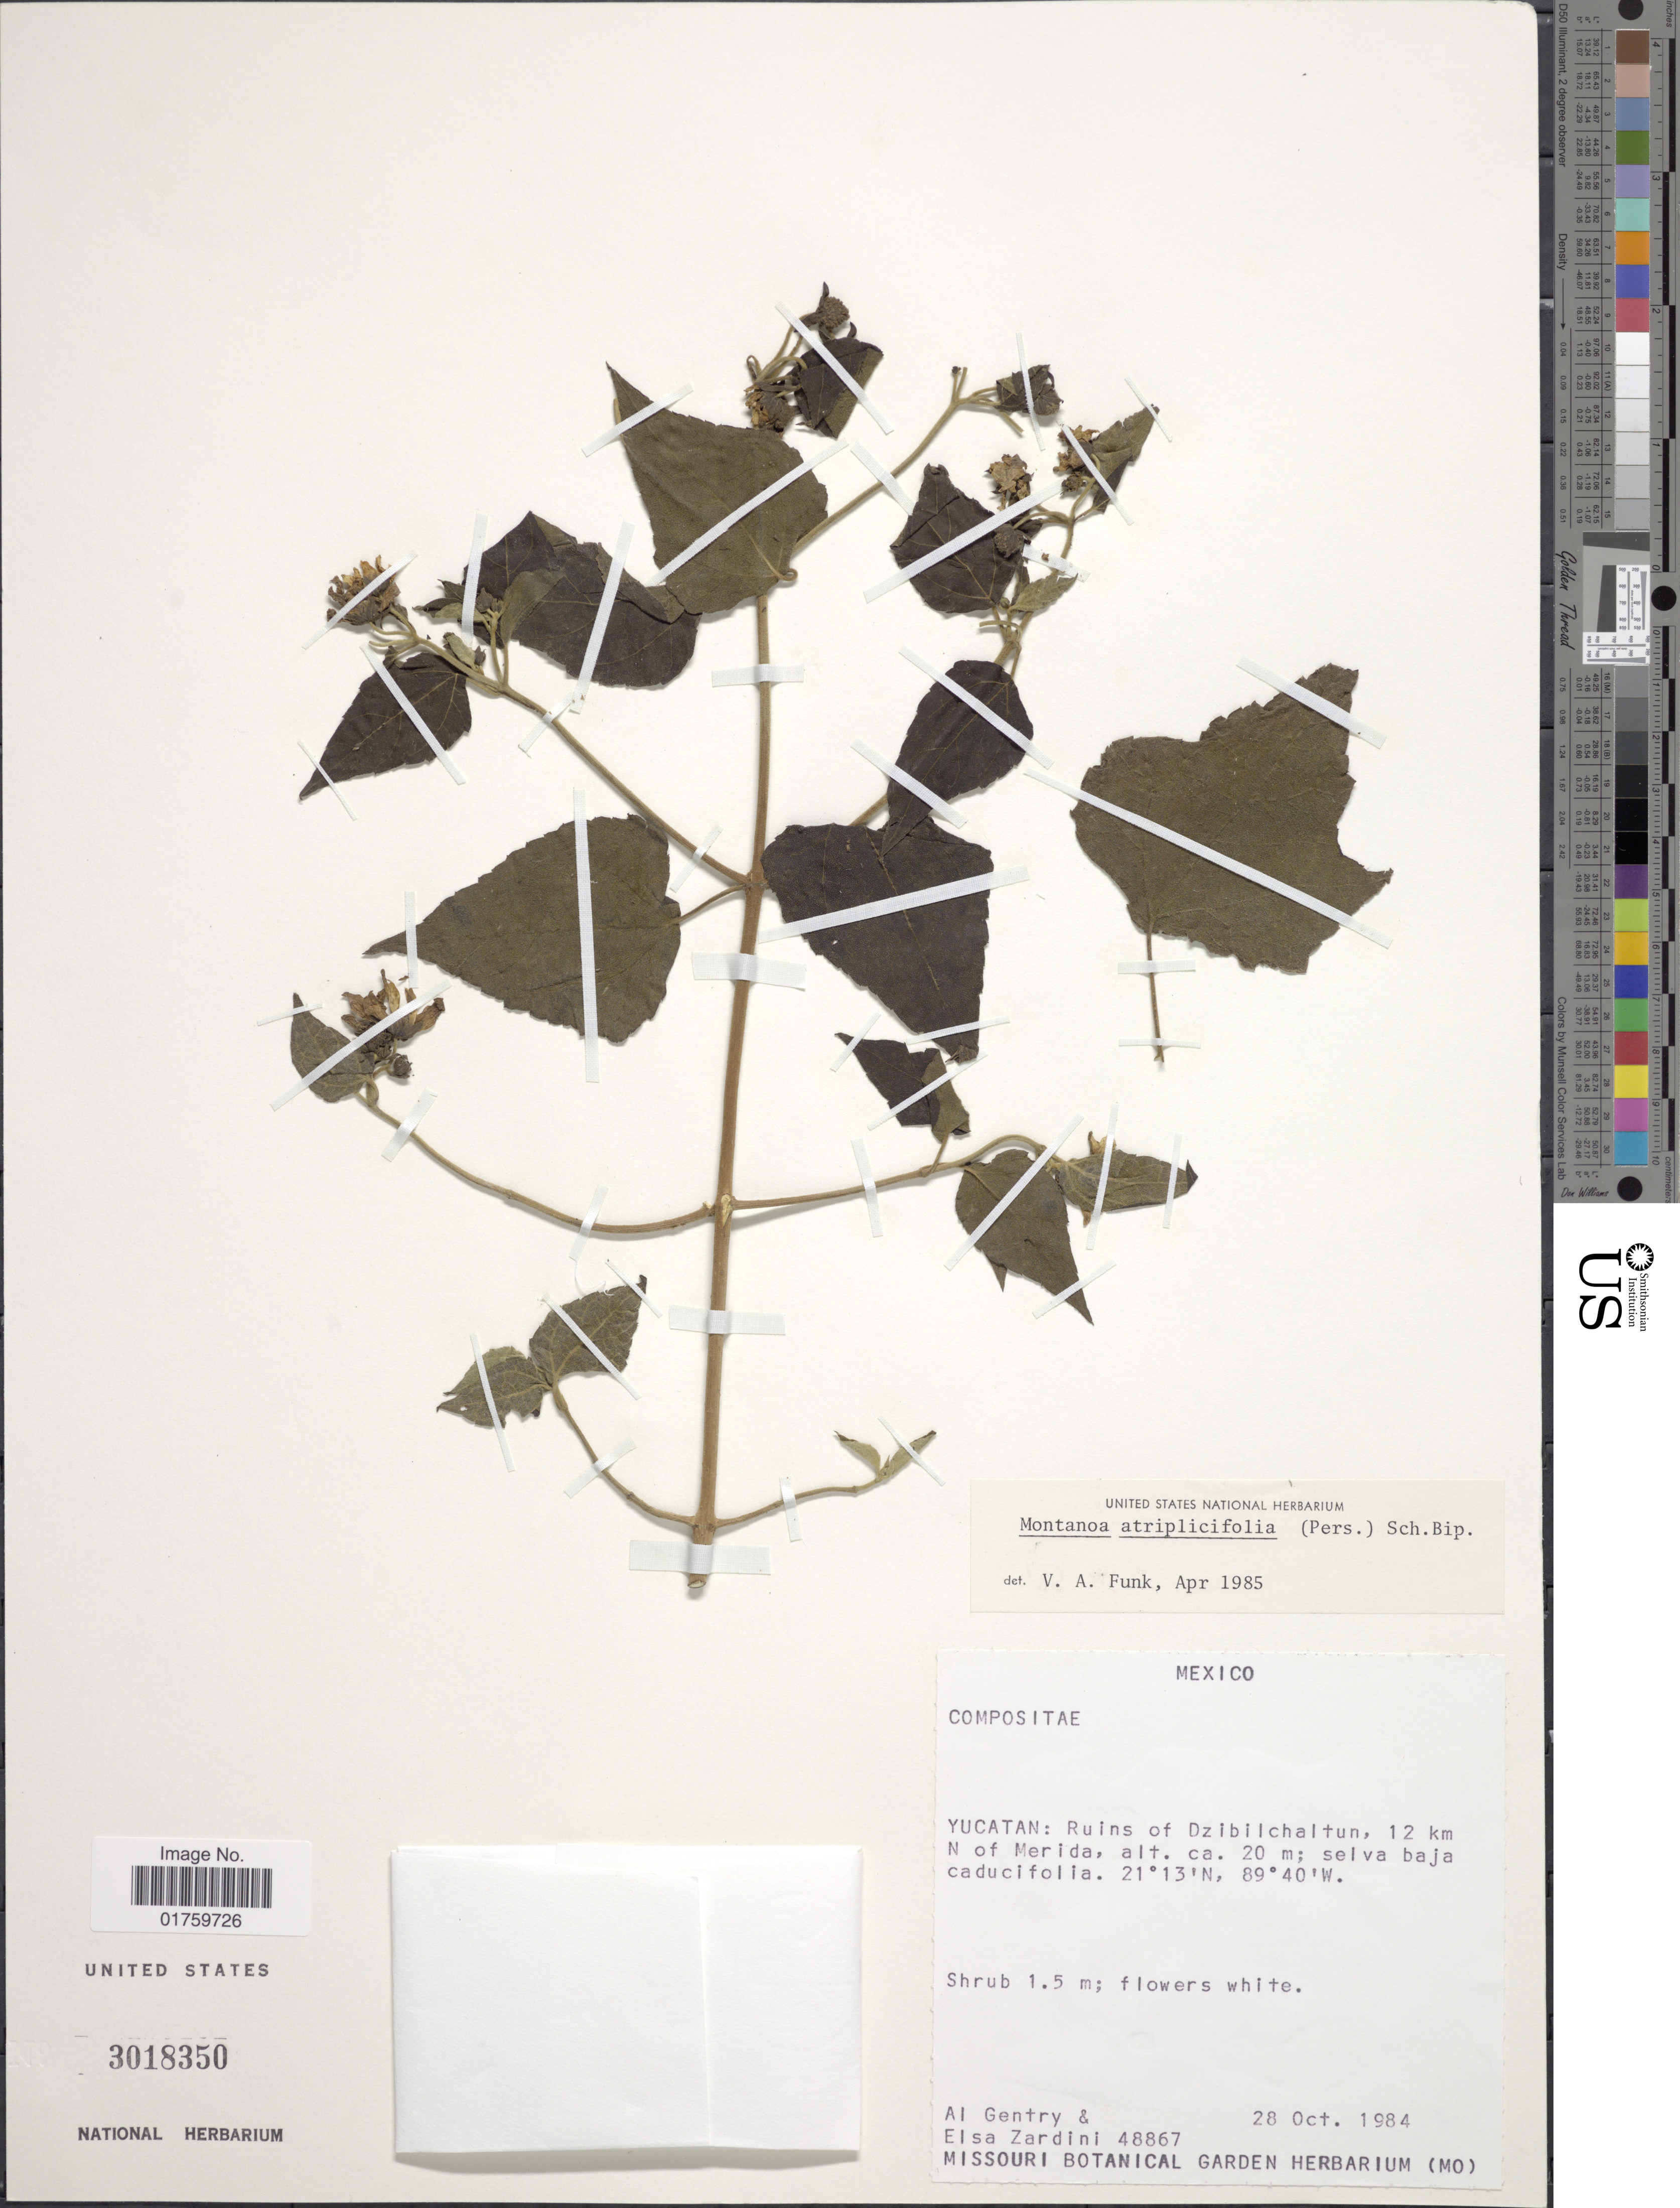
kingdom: Plantae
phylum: Tracheophyta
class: Magnoliopsida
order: Asterales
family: Asteraceae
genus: Montanoa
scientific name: Montanoa atriplicifolia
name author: (Pers.) Sch. Bip.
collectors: A. H. Gentry & E. M. Zardini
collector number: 48867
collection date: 1984-10-28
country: Mexico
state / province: Yucatán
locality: Ruins of Dzibilchaltun, 12 km N of Merida.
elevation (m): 20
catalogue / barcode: US 3018350